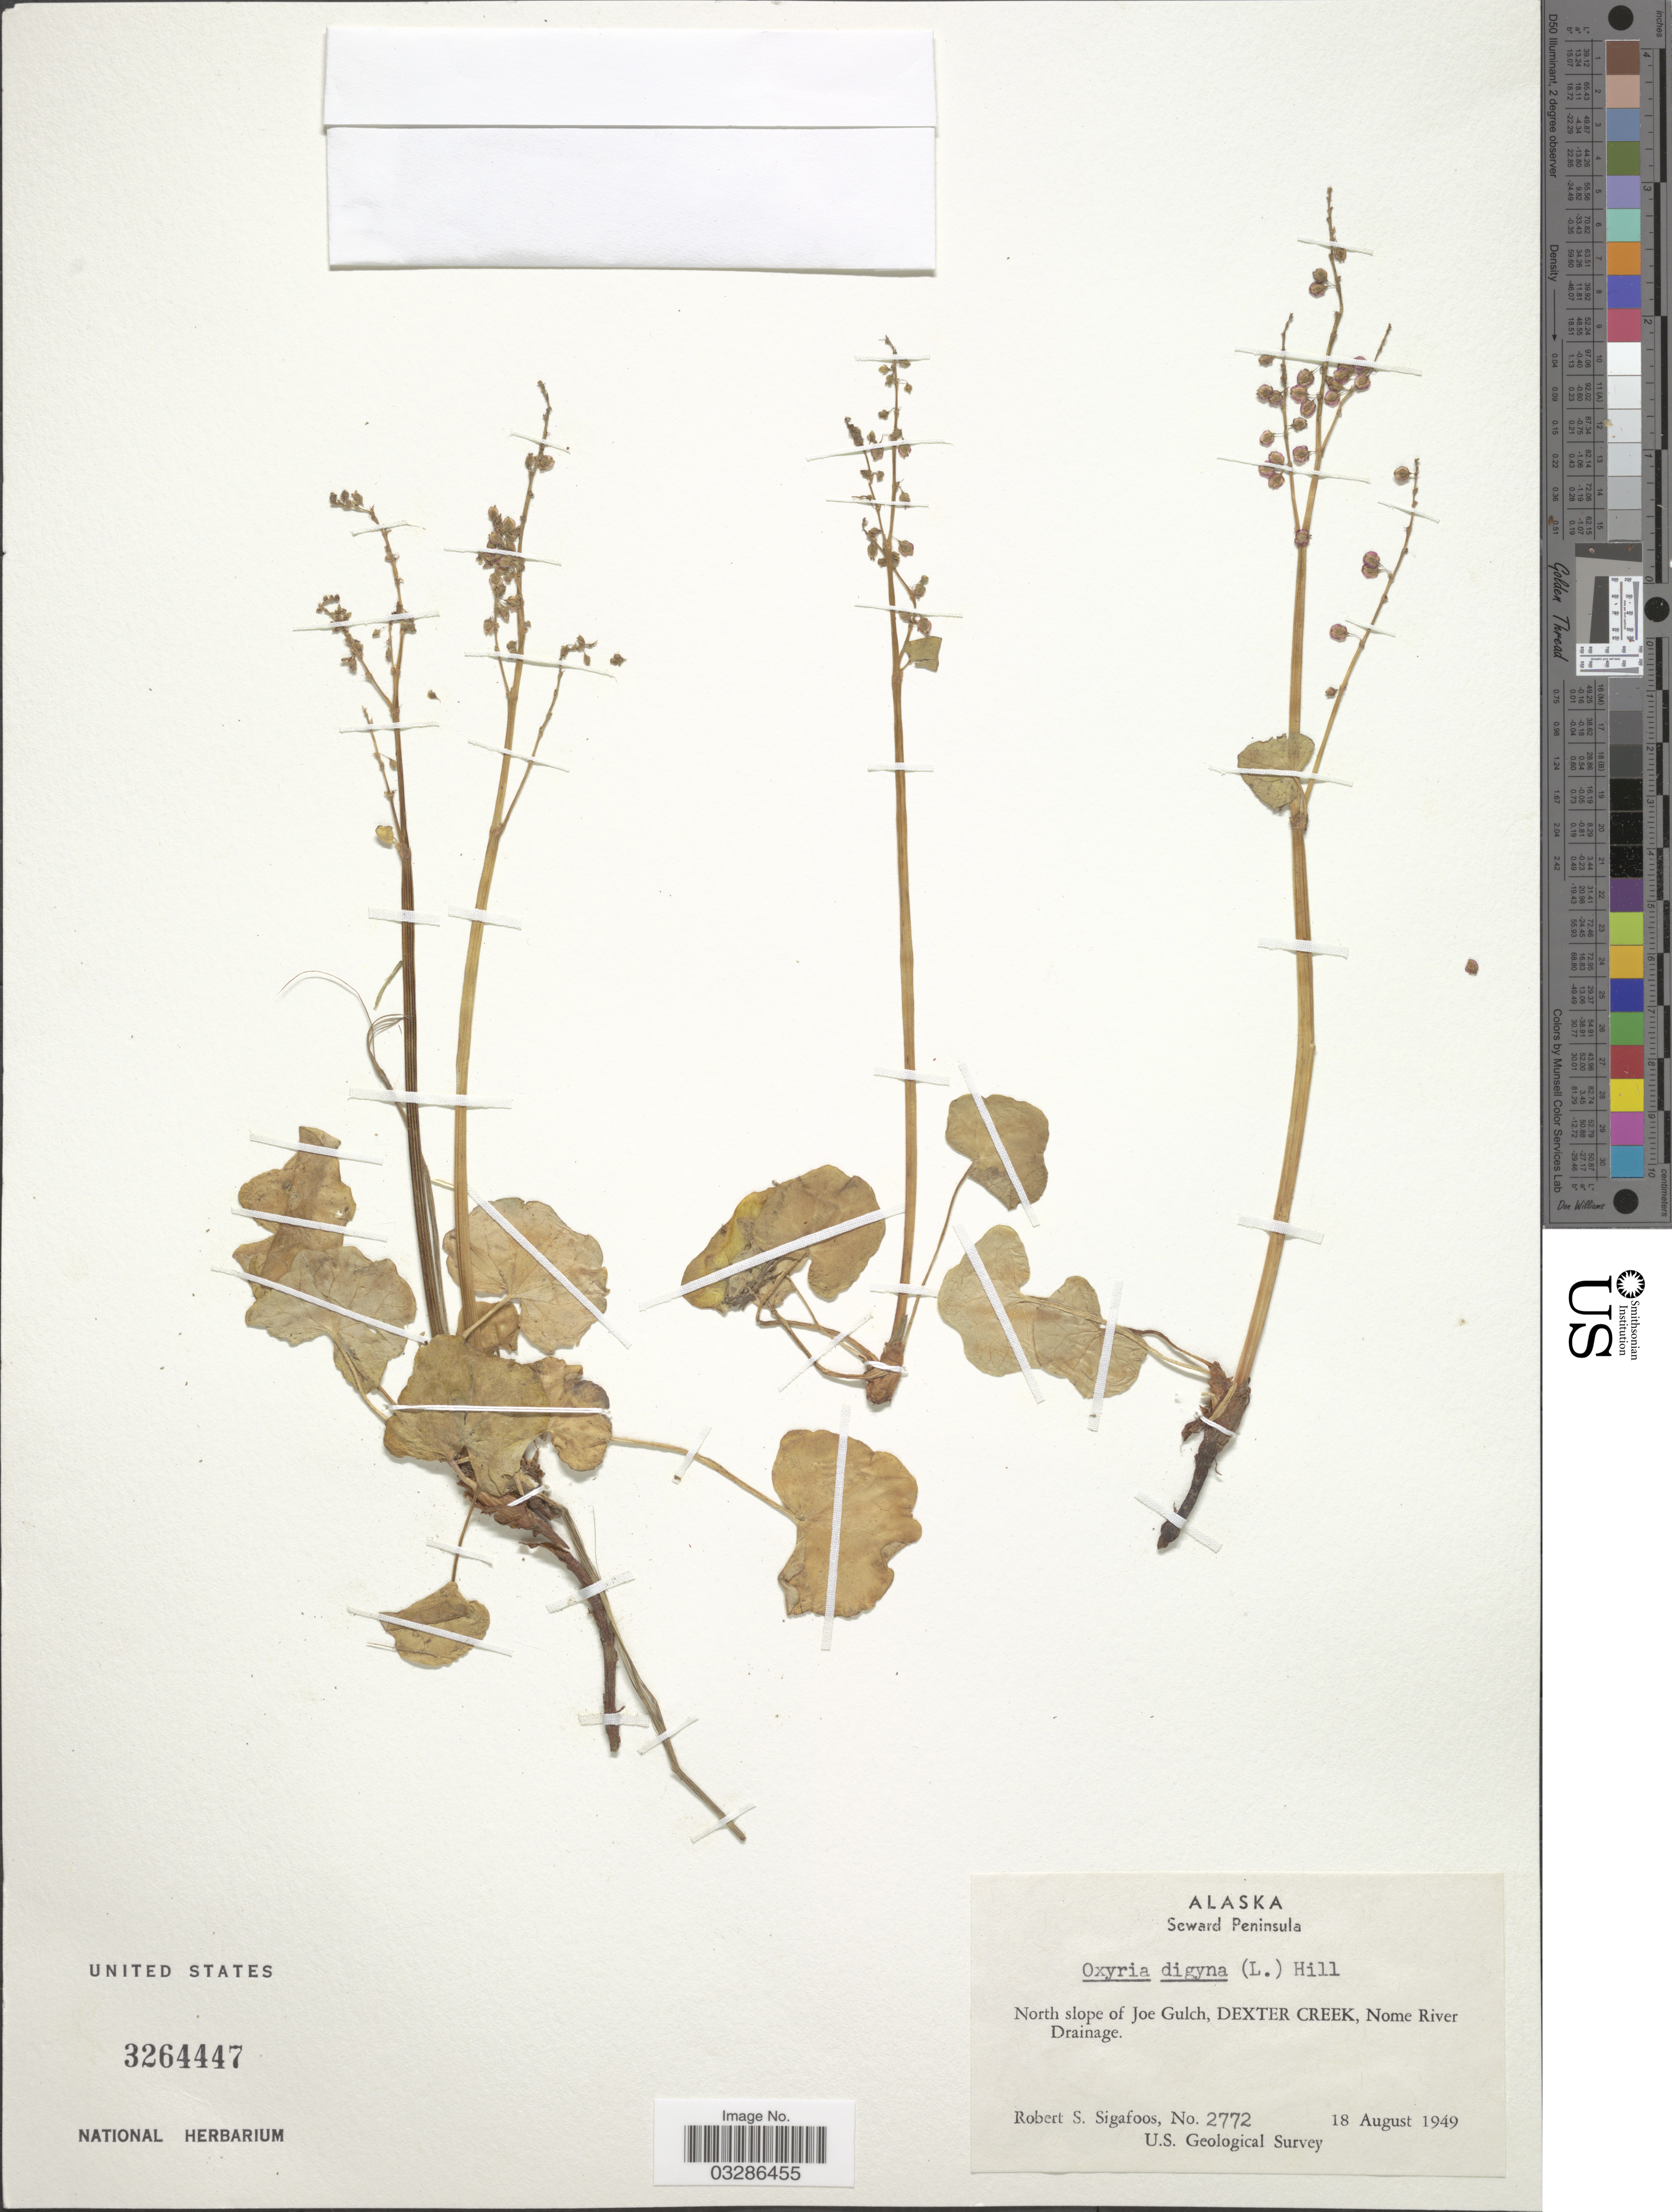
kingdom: Plantae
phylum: Tracheophyta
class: Magnoliopsida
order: Caryophyllales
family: Polygonaceae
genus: Oxyria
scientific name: Oxyria digyna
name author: (L.) Hill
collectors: R. Sigafoos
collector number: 2772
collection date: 1949-08-18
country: United States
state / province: Alaska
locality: Seward Peninsula. North slope of Joe Gulch, Dexter Creek, Nome River Drainage.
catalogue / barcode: US 3264447